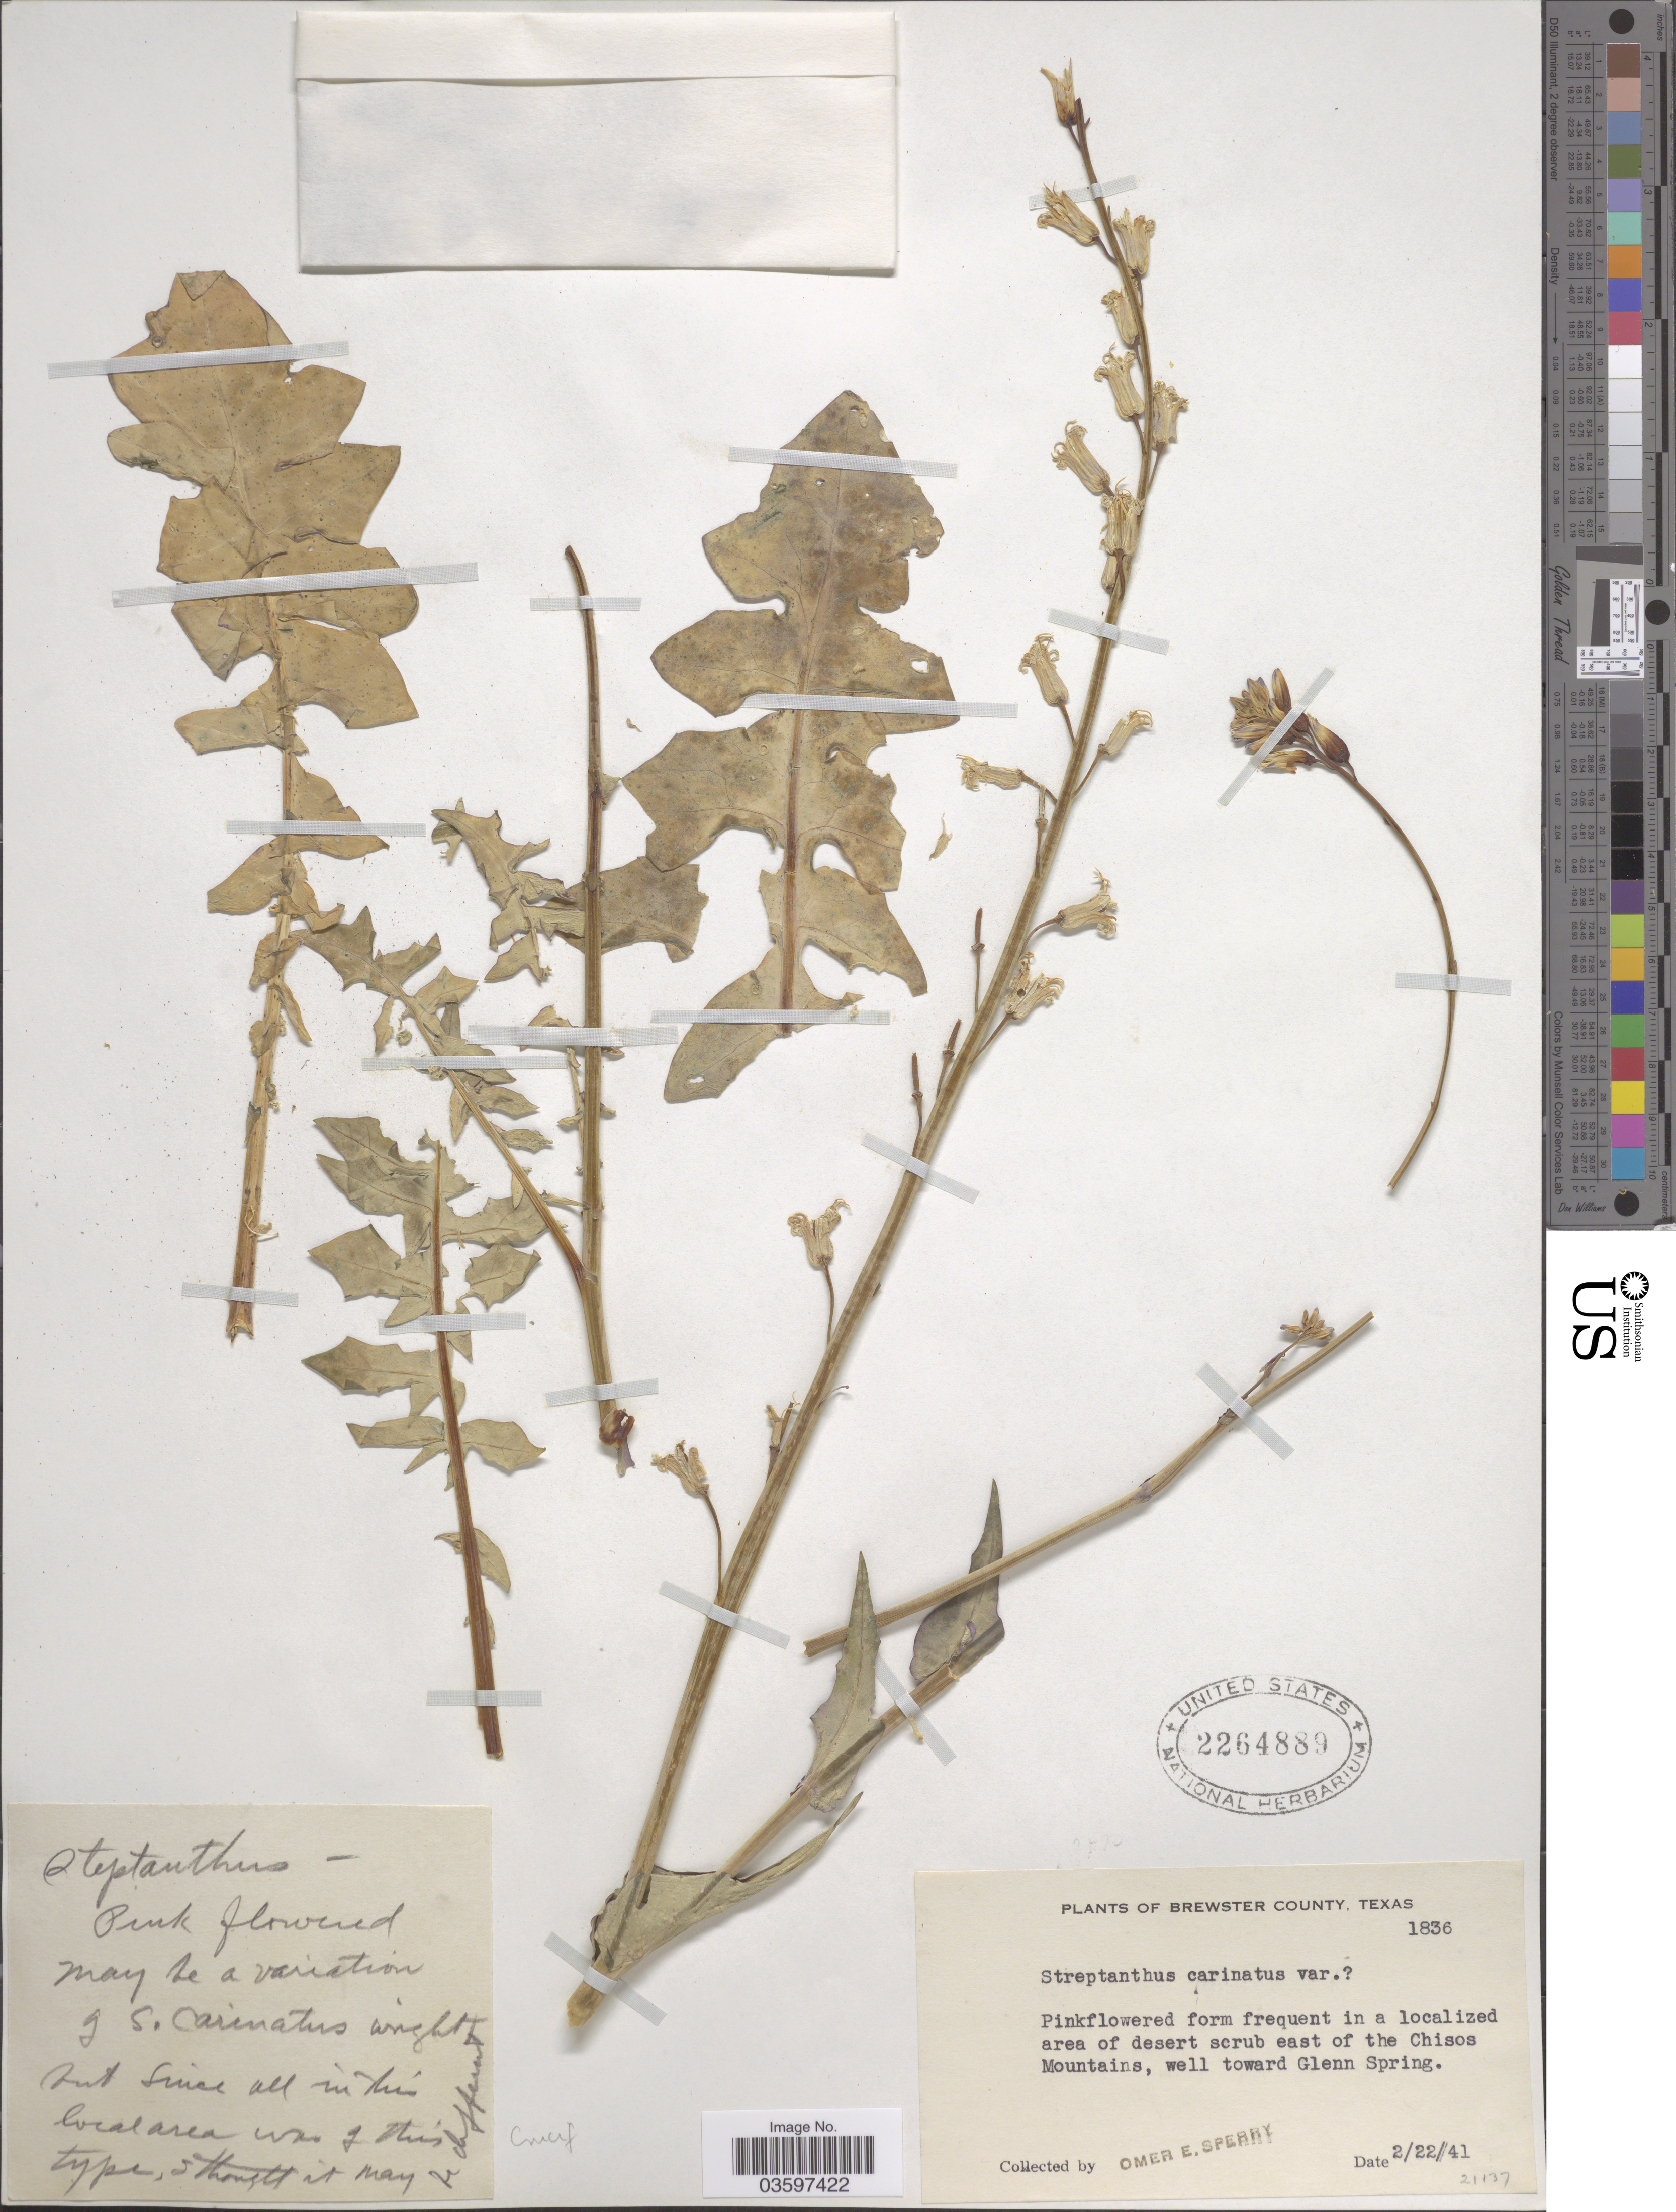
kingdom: Plantae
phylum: Tracheophyta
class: Magnoliopsida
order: Brassicales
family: Brassicaceae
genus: Streptanthus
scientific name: Streptanthus carinatus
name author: C. Wright ex A. Gray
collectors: O. E. Sperry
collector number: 1836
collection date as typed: Transcribed d/m/y: 22/2/41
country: United States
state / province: Texas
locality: Brewster County. Area of desert scrub east of the Chisos Mountains, well toward Glenn Spring.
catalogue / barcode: US 2264889